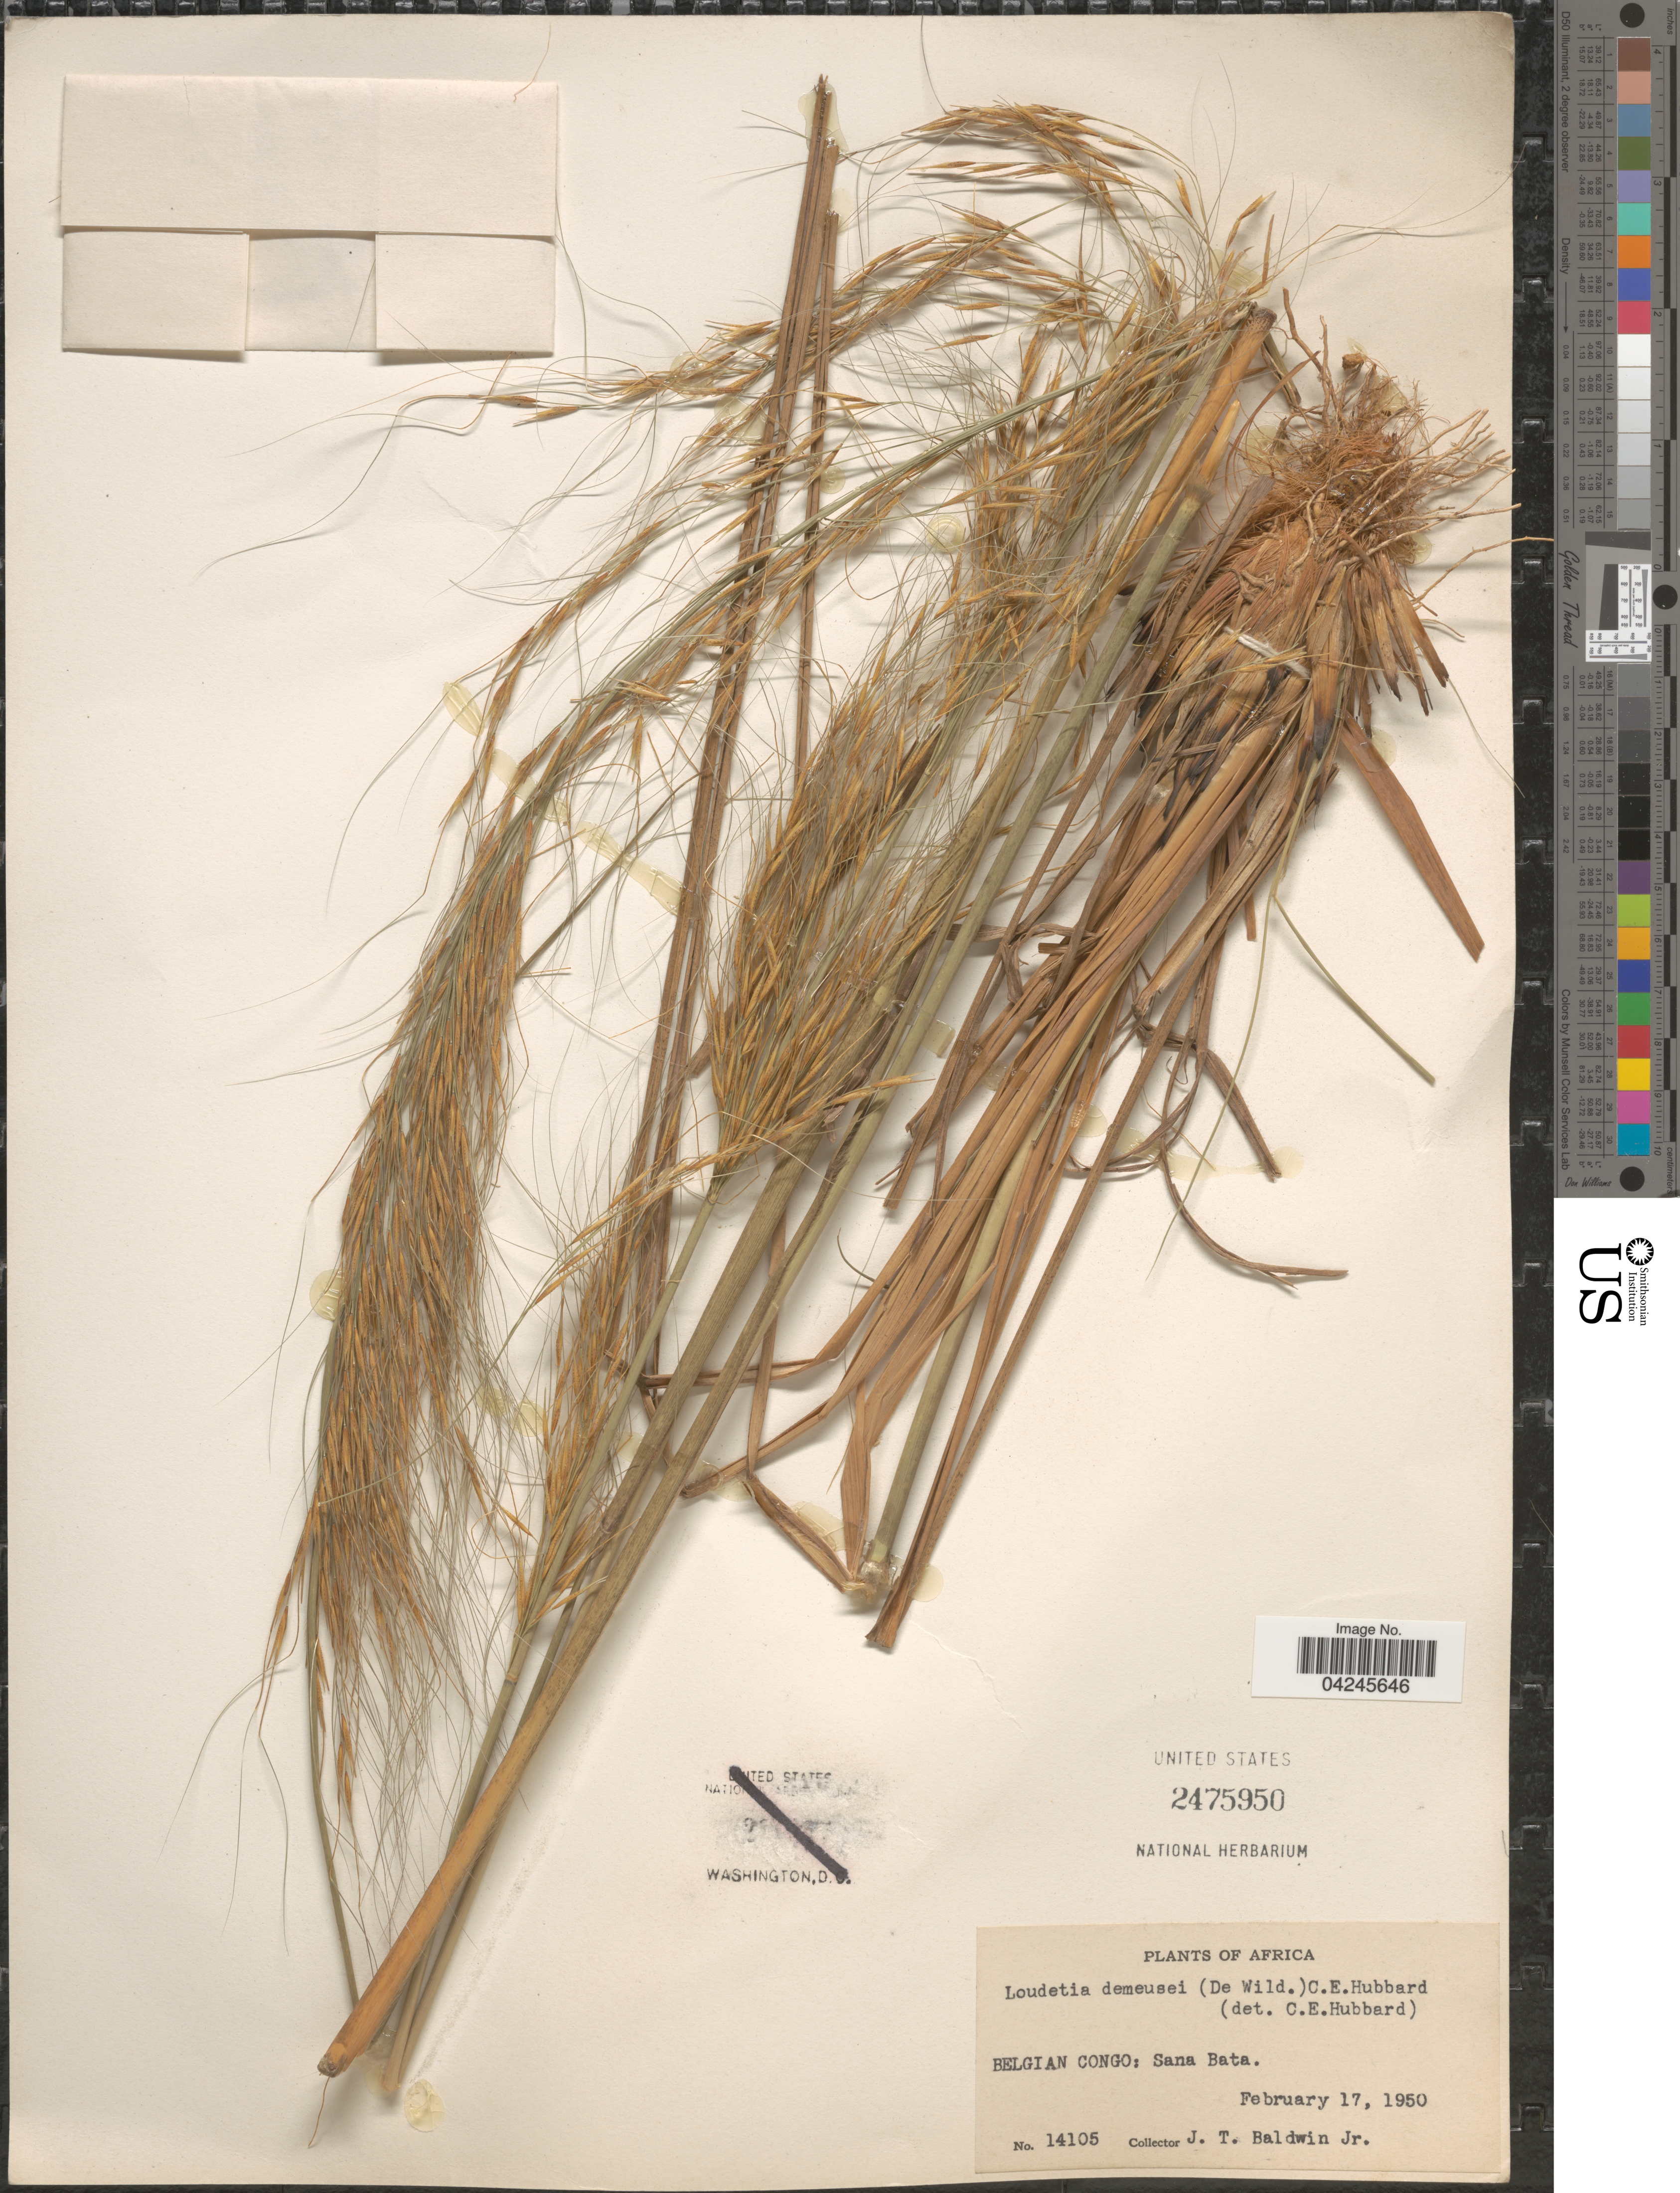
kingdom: Plantae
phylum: Tracheophyta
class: Liliopsida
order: Poales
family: Poaceae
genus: Loudetia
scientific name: Loudetia demeusei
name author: (De Wild.) C. E. Hubb.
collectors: J. T. Baldwin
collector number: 14105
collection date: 1950-02-17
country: Congo, Democratic Republic of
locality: Belgian Congo: Sana Bata.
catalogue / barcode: US 2475950